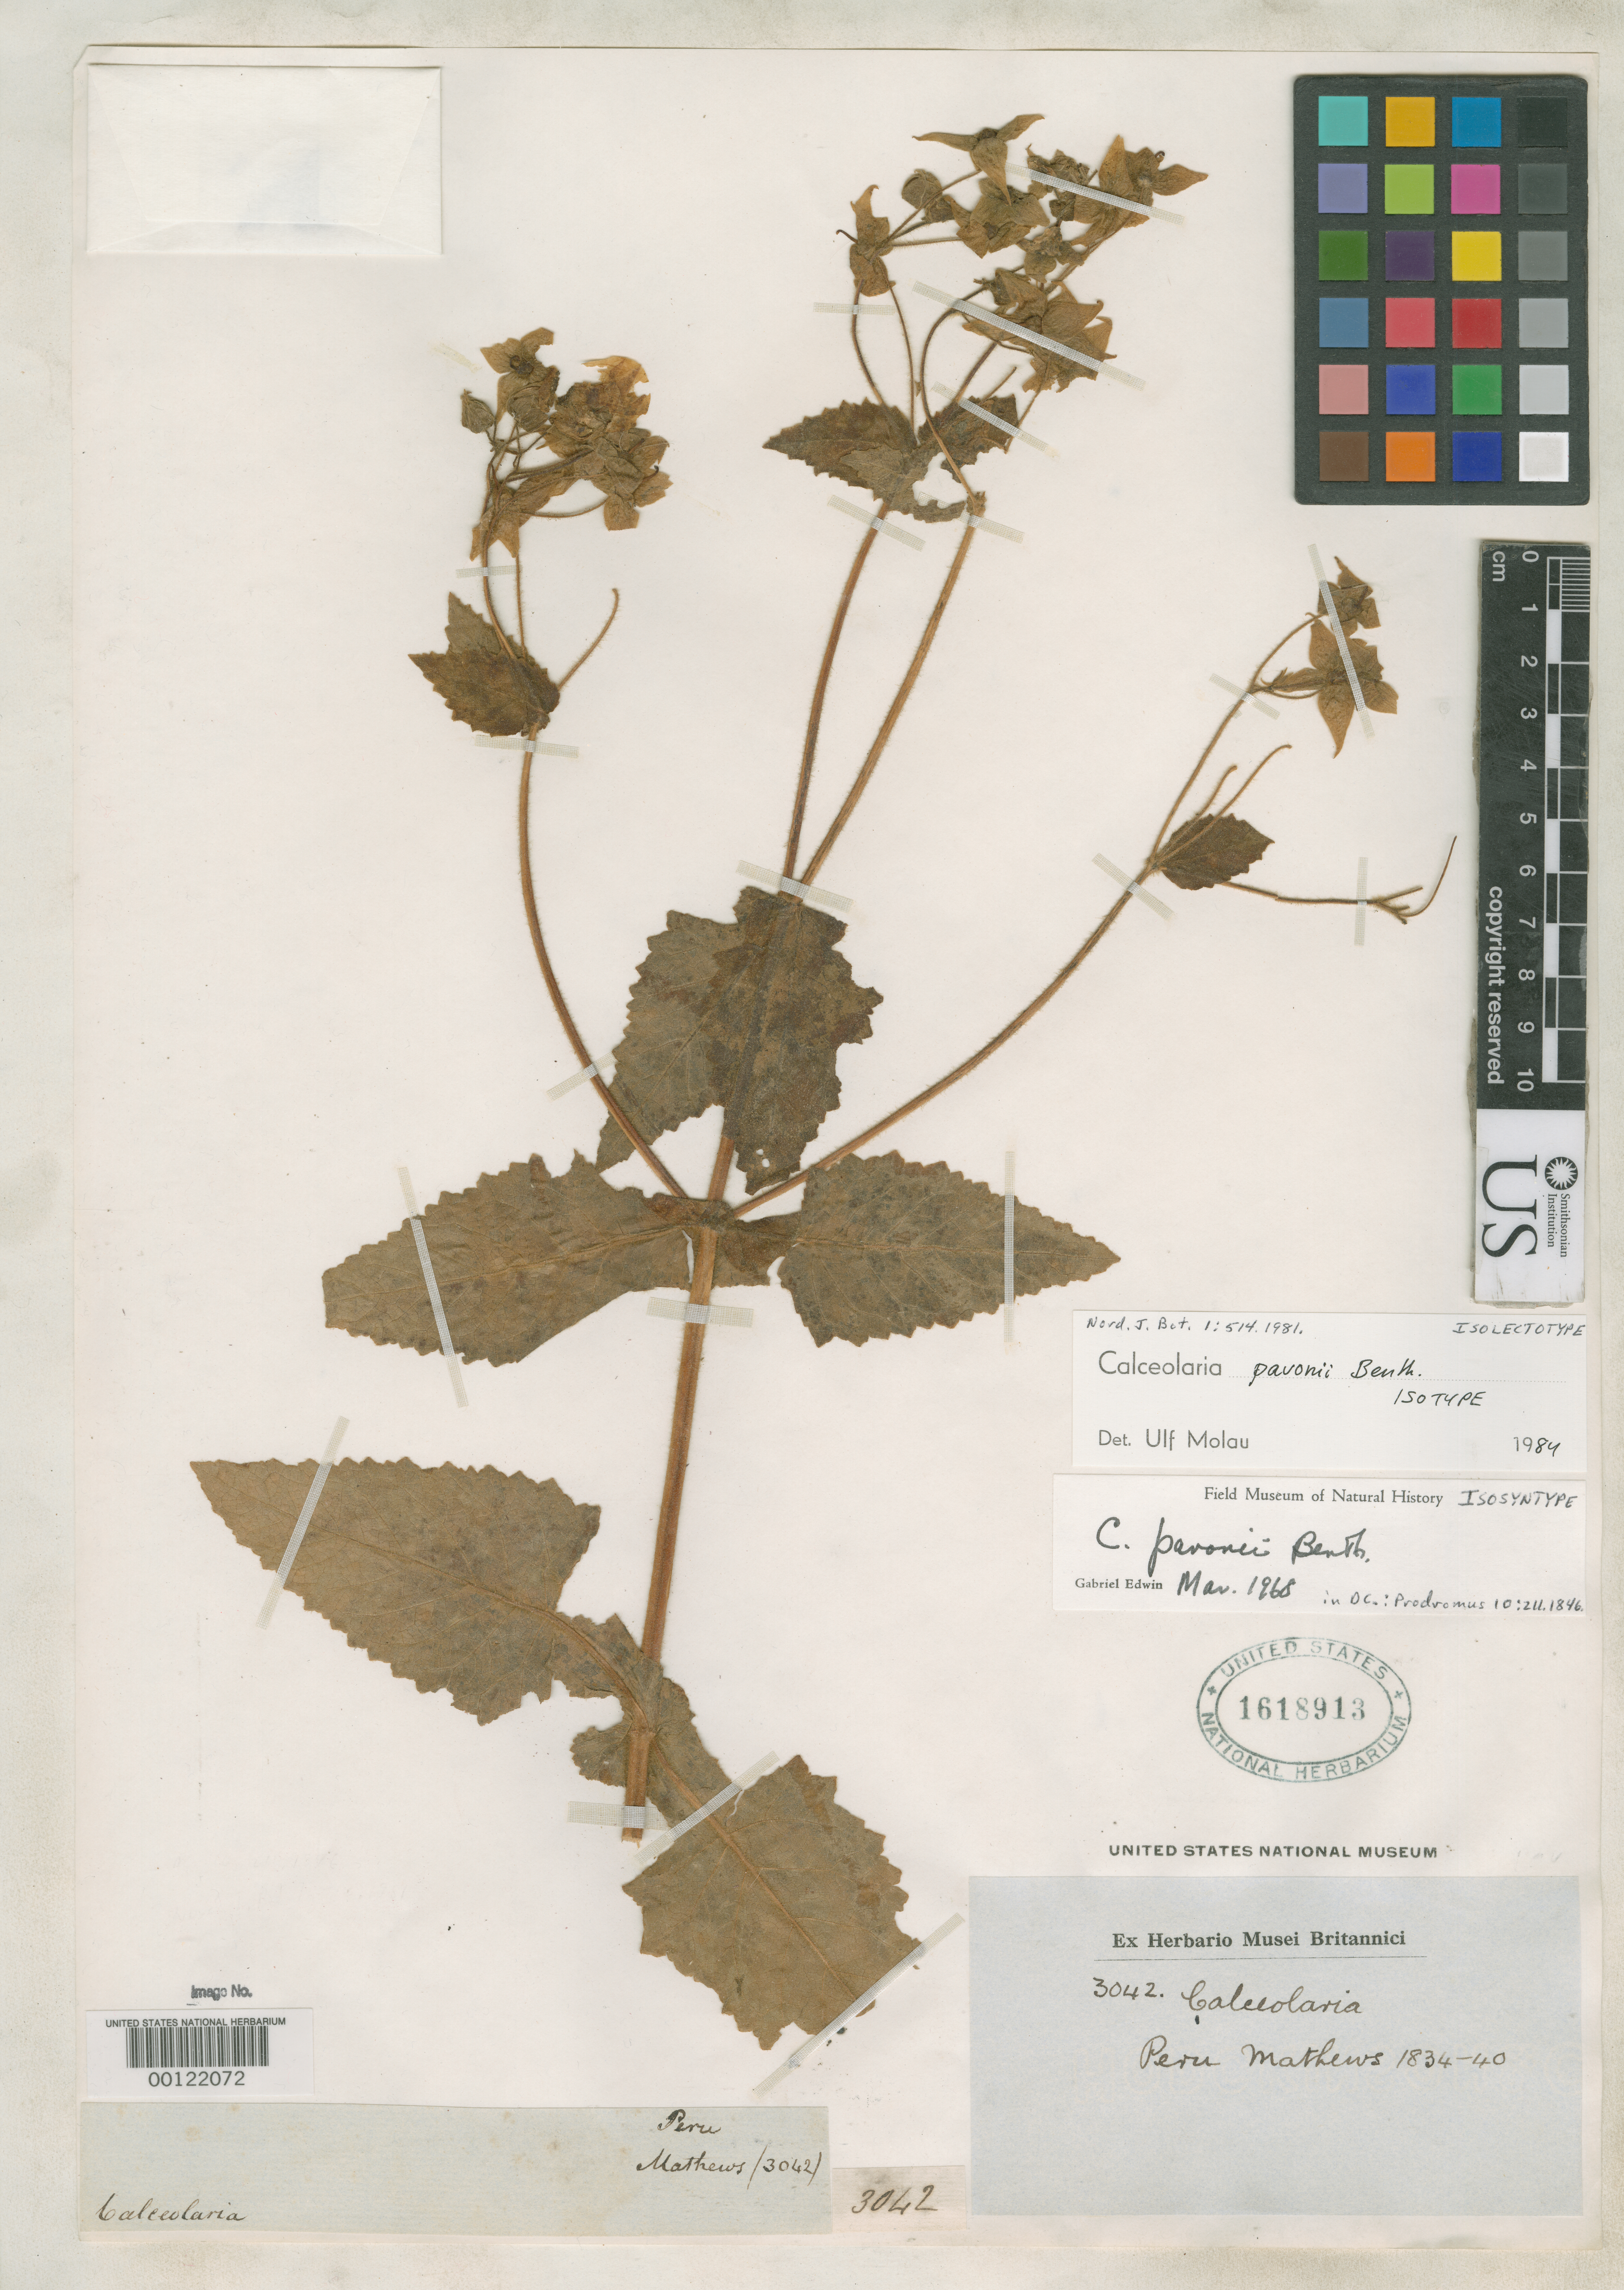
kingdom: Plantae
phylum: Tracheophyta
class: Magnoliopsida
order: Lamiales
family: Calceolariaceae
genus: Calceolaria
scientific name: Calceolaria pavonii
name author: Benth. in DC.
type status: Isolectotype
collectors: -- Matthews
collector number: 3042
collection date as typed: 1834 to -- --- 1840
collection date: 1834/1840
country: Peru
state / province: San Martín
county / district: Mariscal Cáceres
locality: Rio Huallaga, margen Derecha del; Balsa Probana; dtto. Tocache Nuevo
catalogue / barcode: US 1618913